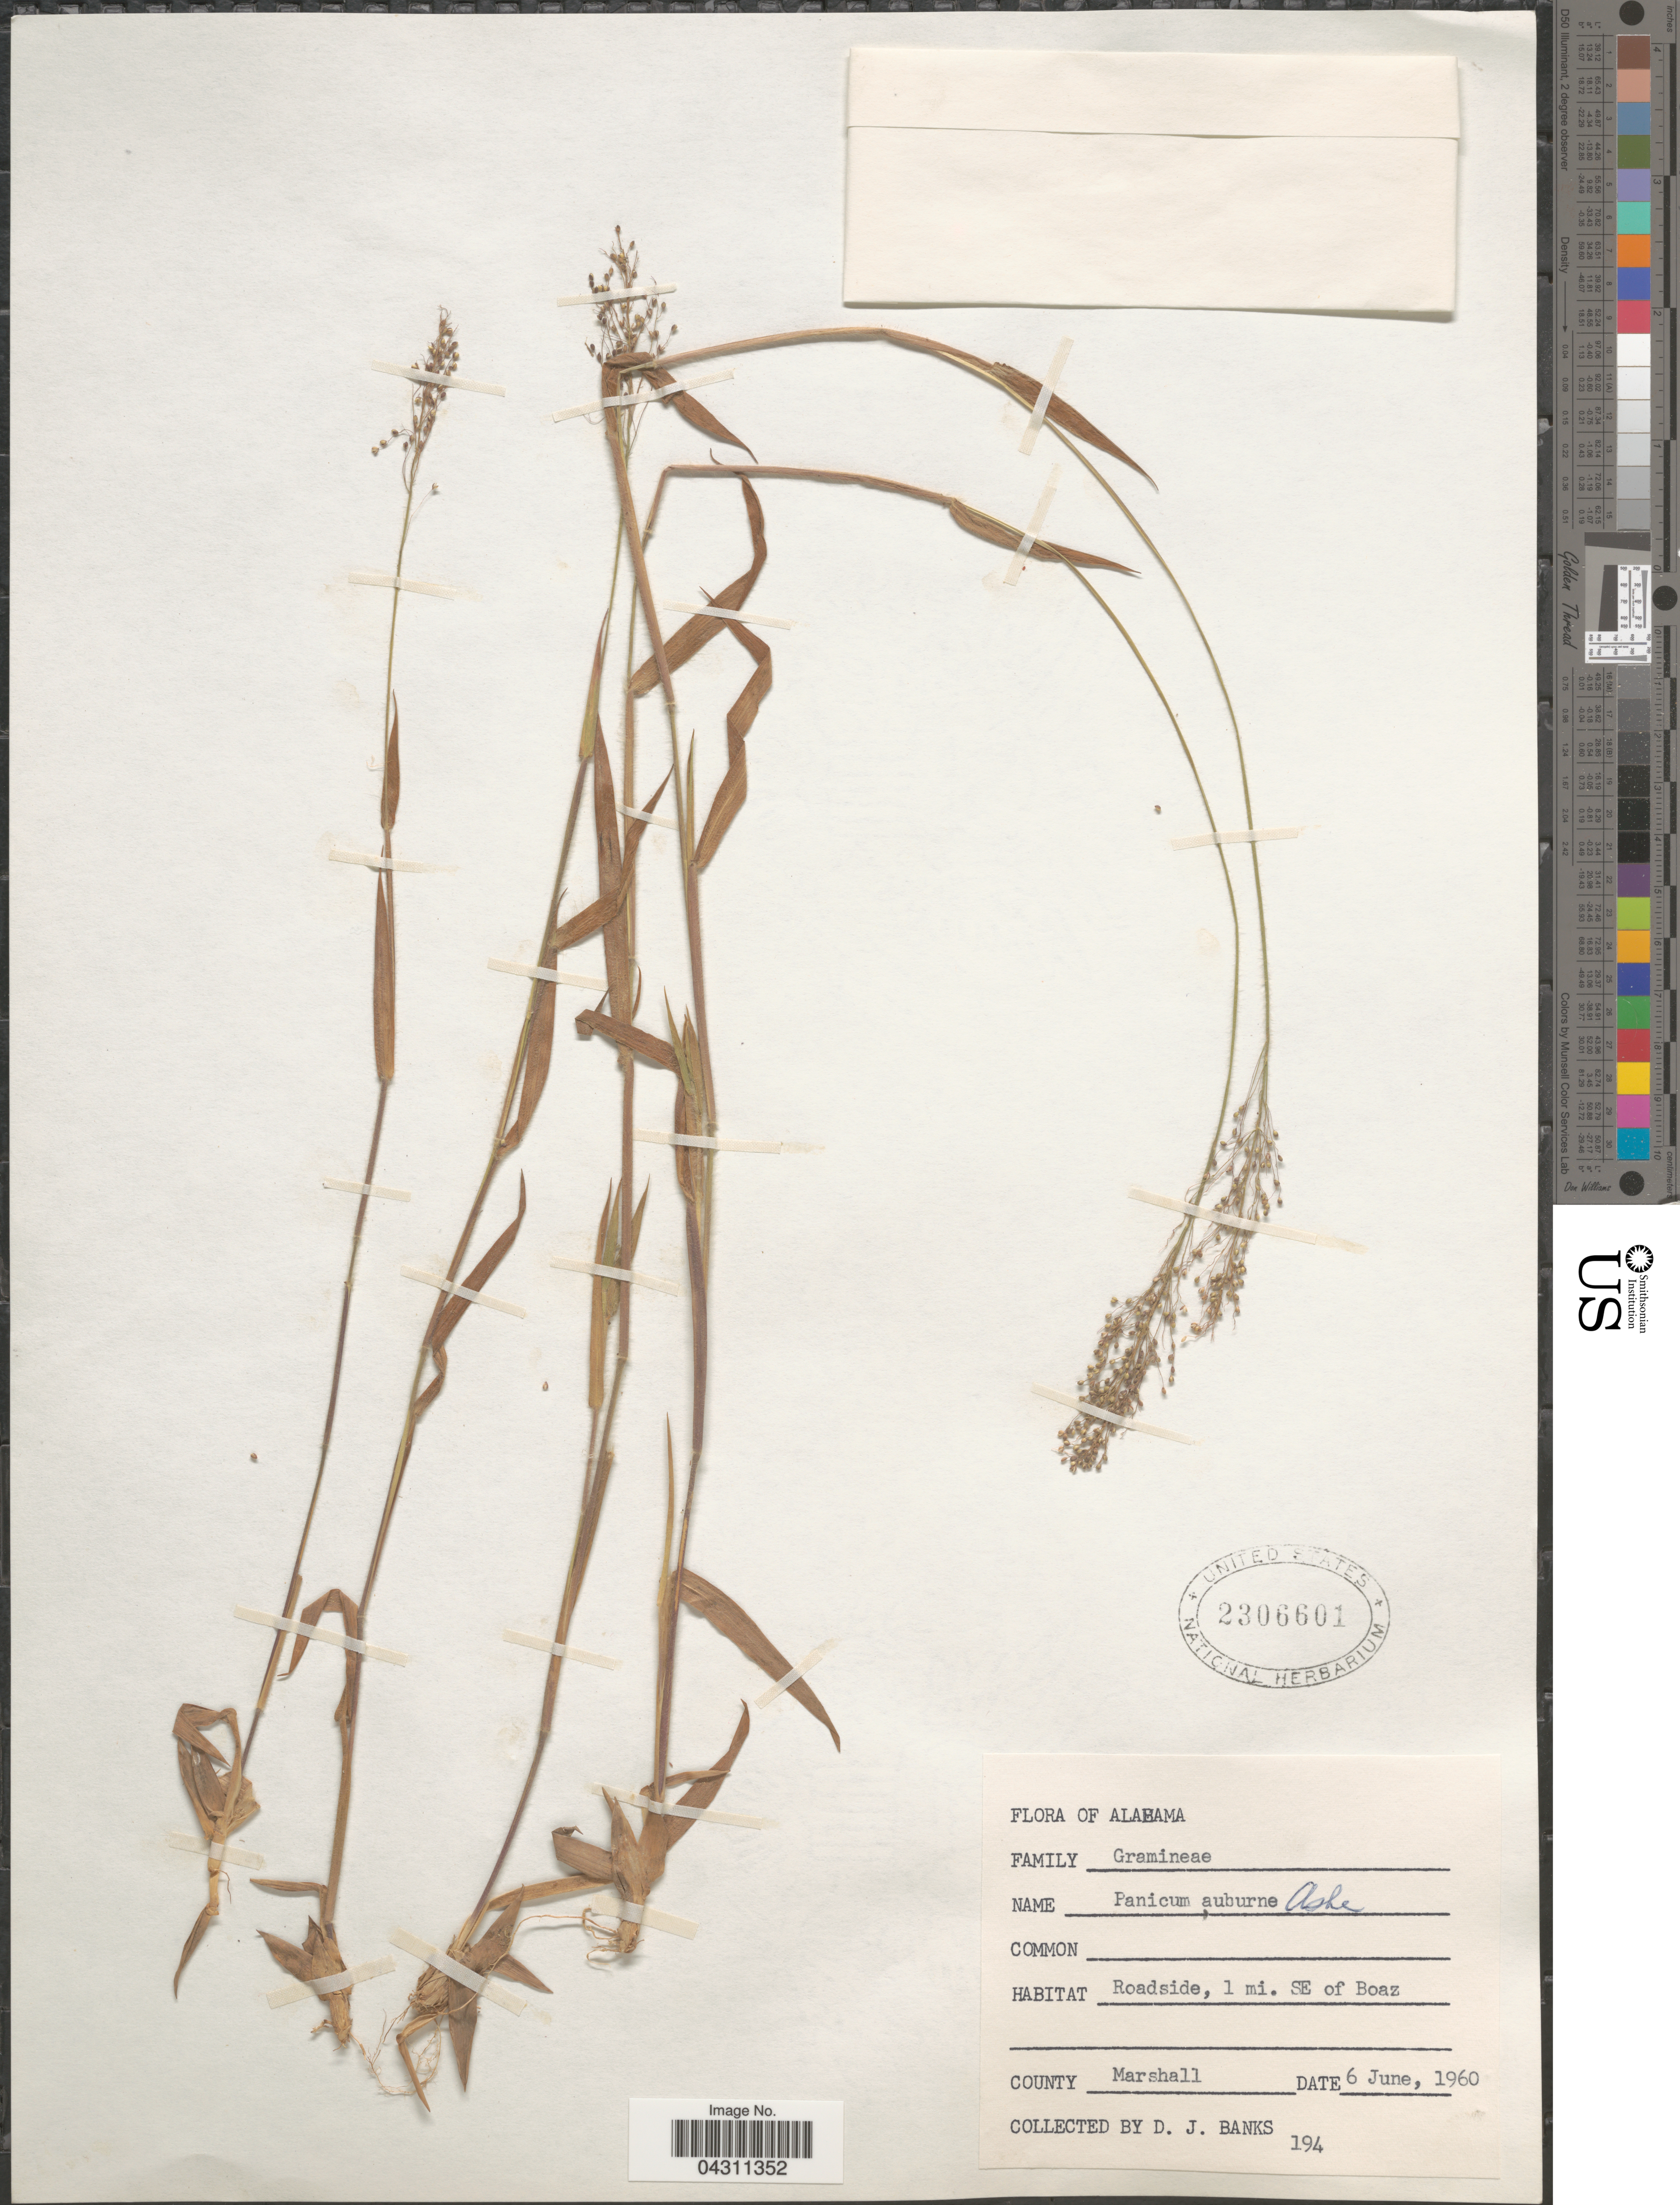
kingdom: Plantae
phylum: Tracheophyta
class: Liliopsida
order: Poales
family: Poaceae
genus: Dichanthelium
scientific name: Dichanthelium sphaerocarpon var. sphaerocarpon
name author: (Elliott) Gould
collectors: D. J. Banks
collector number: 194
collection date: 1960-06-06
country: United States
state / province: Alabama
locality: Roadside, 1 mi. SE of Boaz. County Marshall.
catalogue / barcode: US 2306601